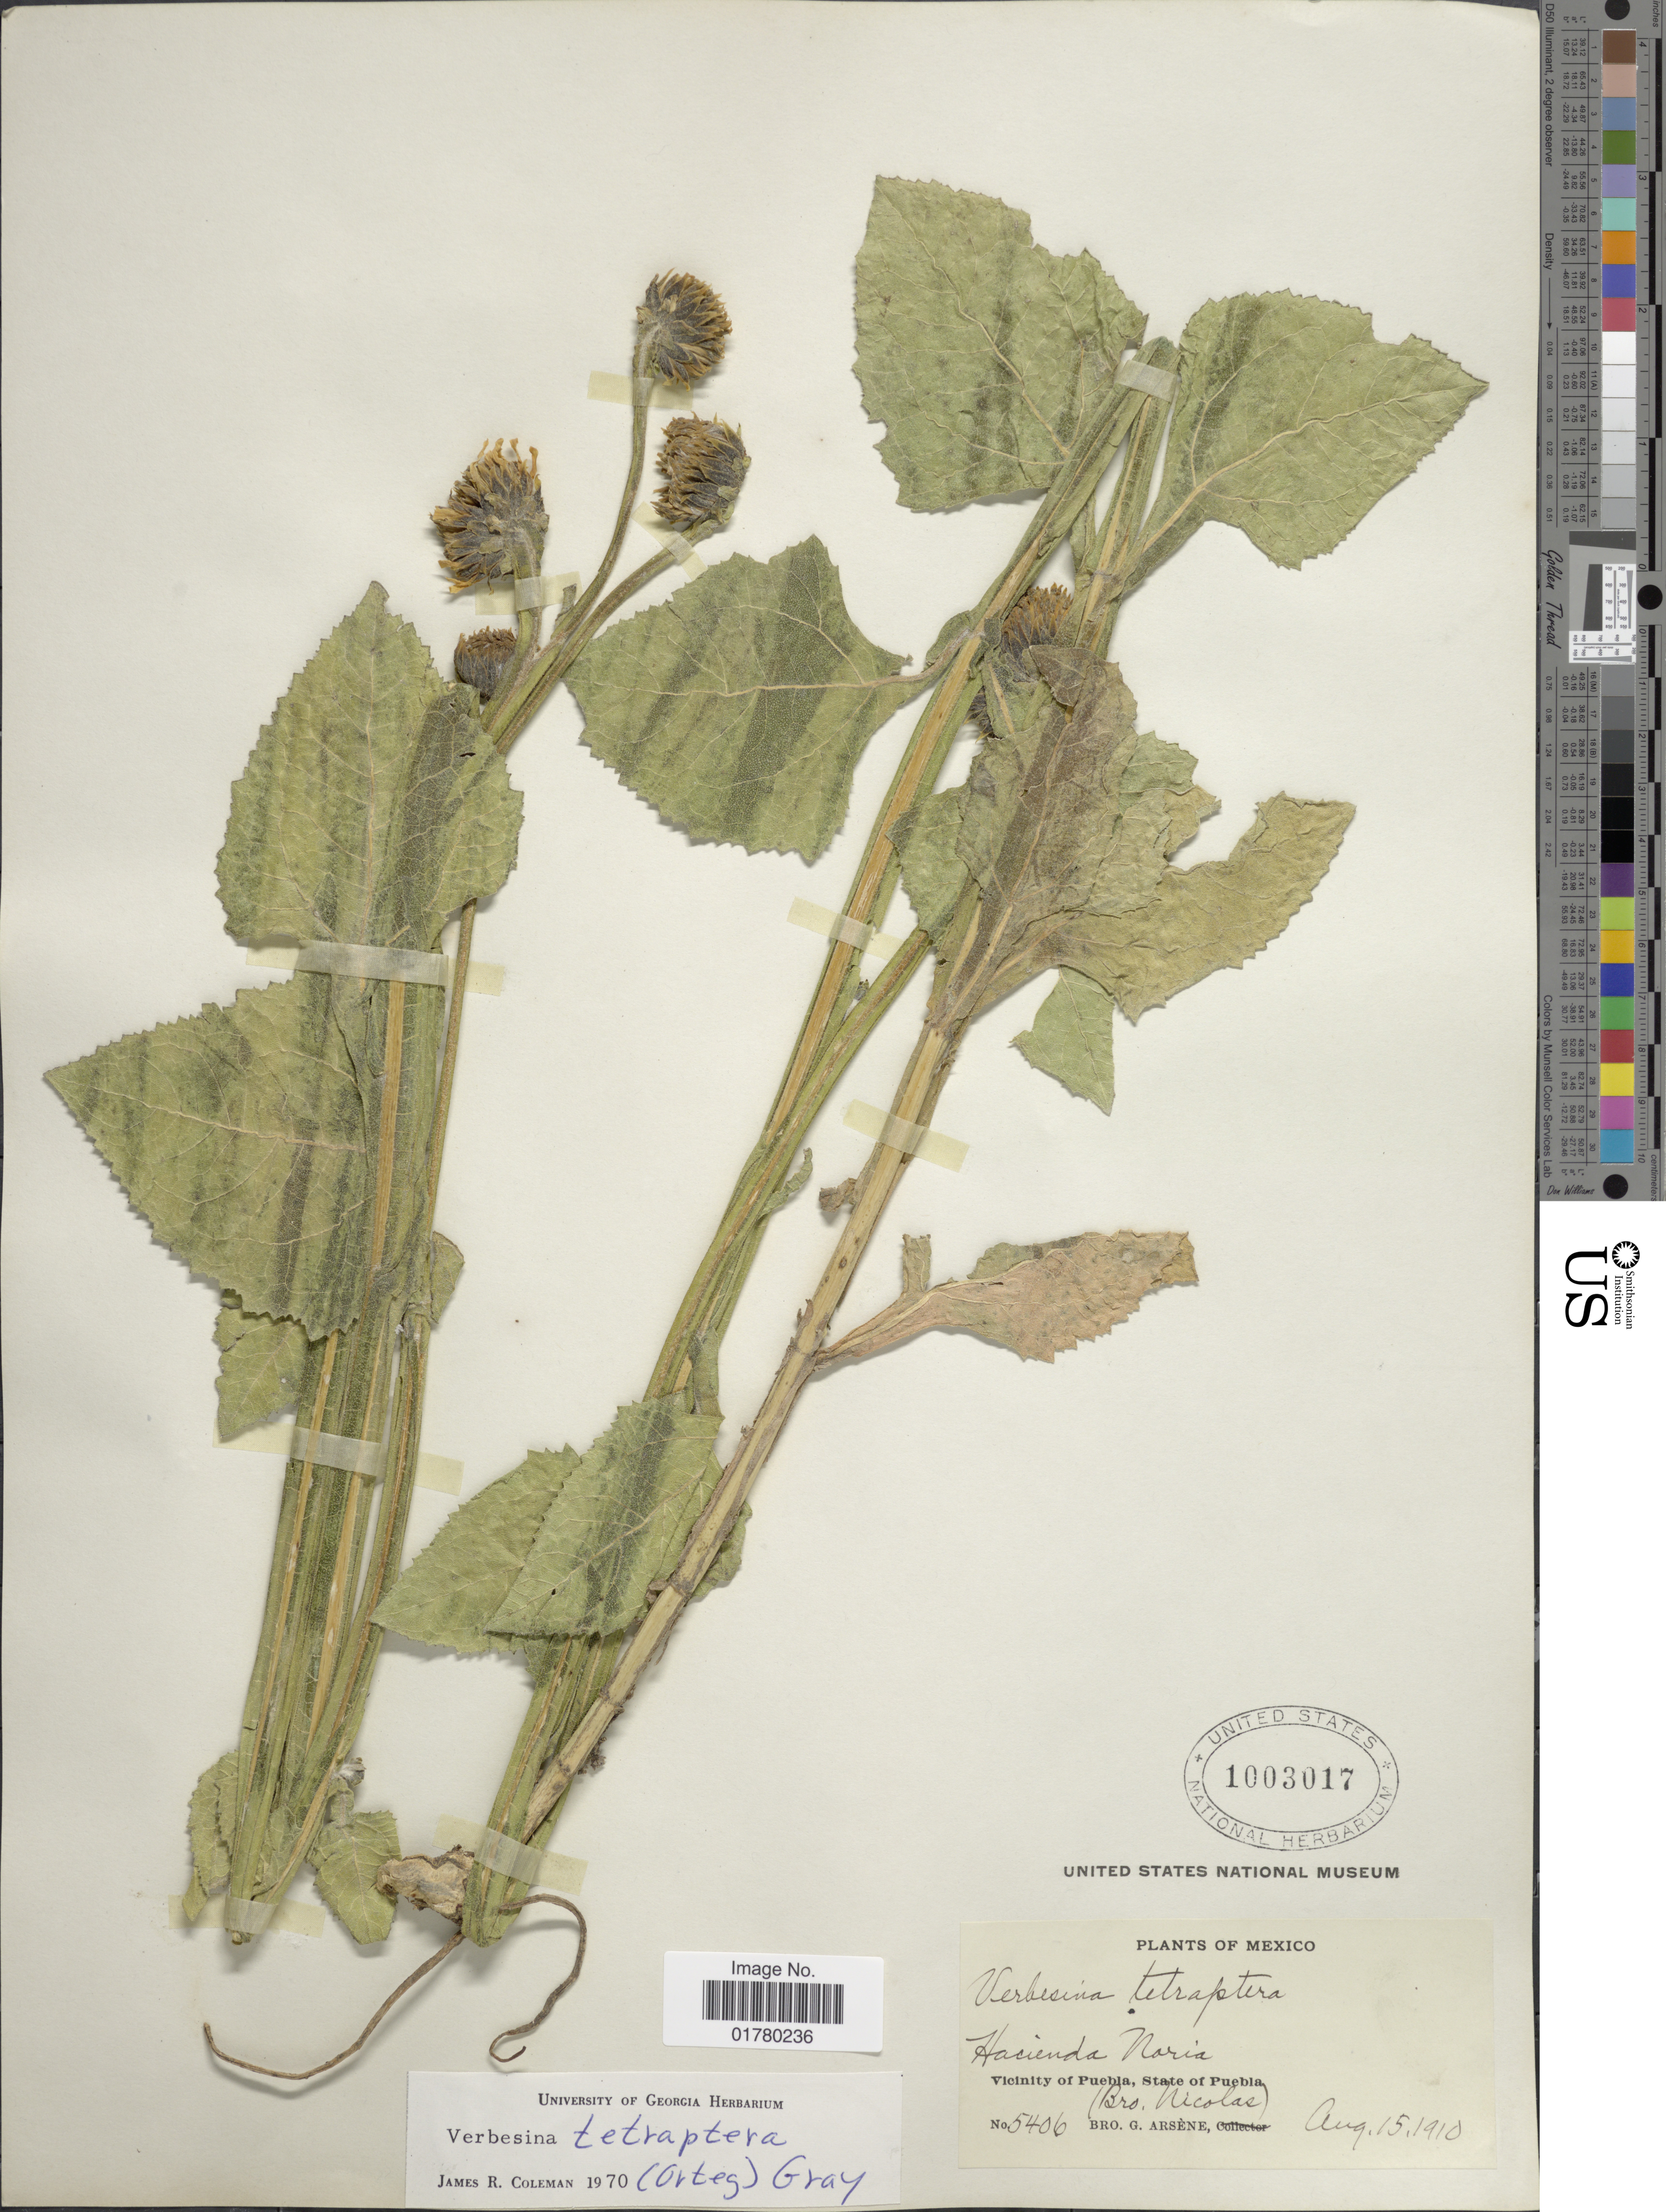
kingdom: Plantae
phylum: Tracheophyta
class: Magnoliopsida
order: Asterales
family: Asteraceae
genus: Verbesina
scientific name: Verbesina tetraptera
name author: (Ortega) A. Gray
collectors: B. Nicolas & Bro. G. Arsène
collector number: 5406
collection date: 1910-08-15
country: Mexico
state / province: Puebla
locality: Hacienda Naria, Vicinity of Puebla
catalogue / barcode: US 1003017